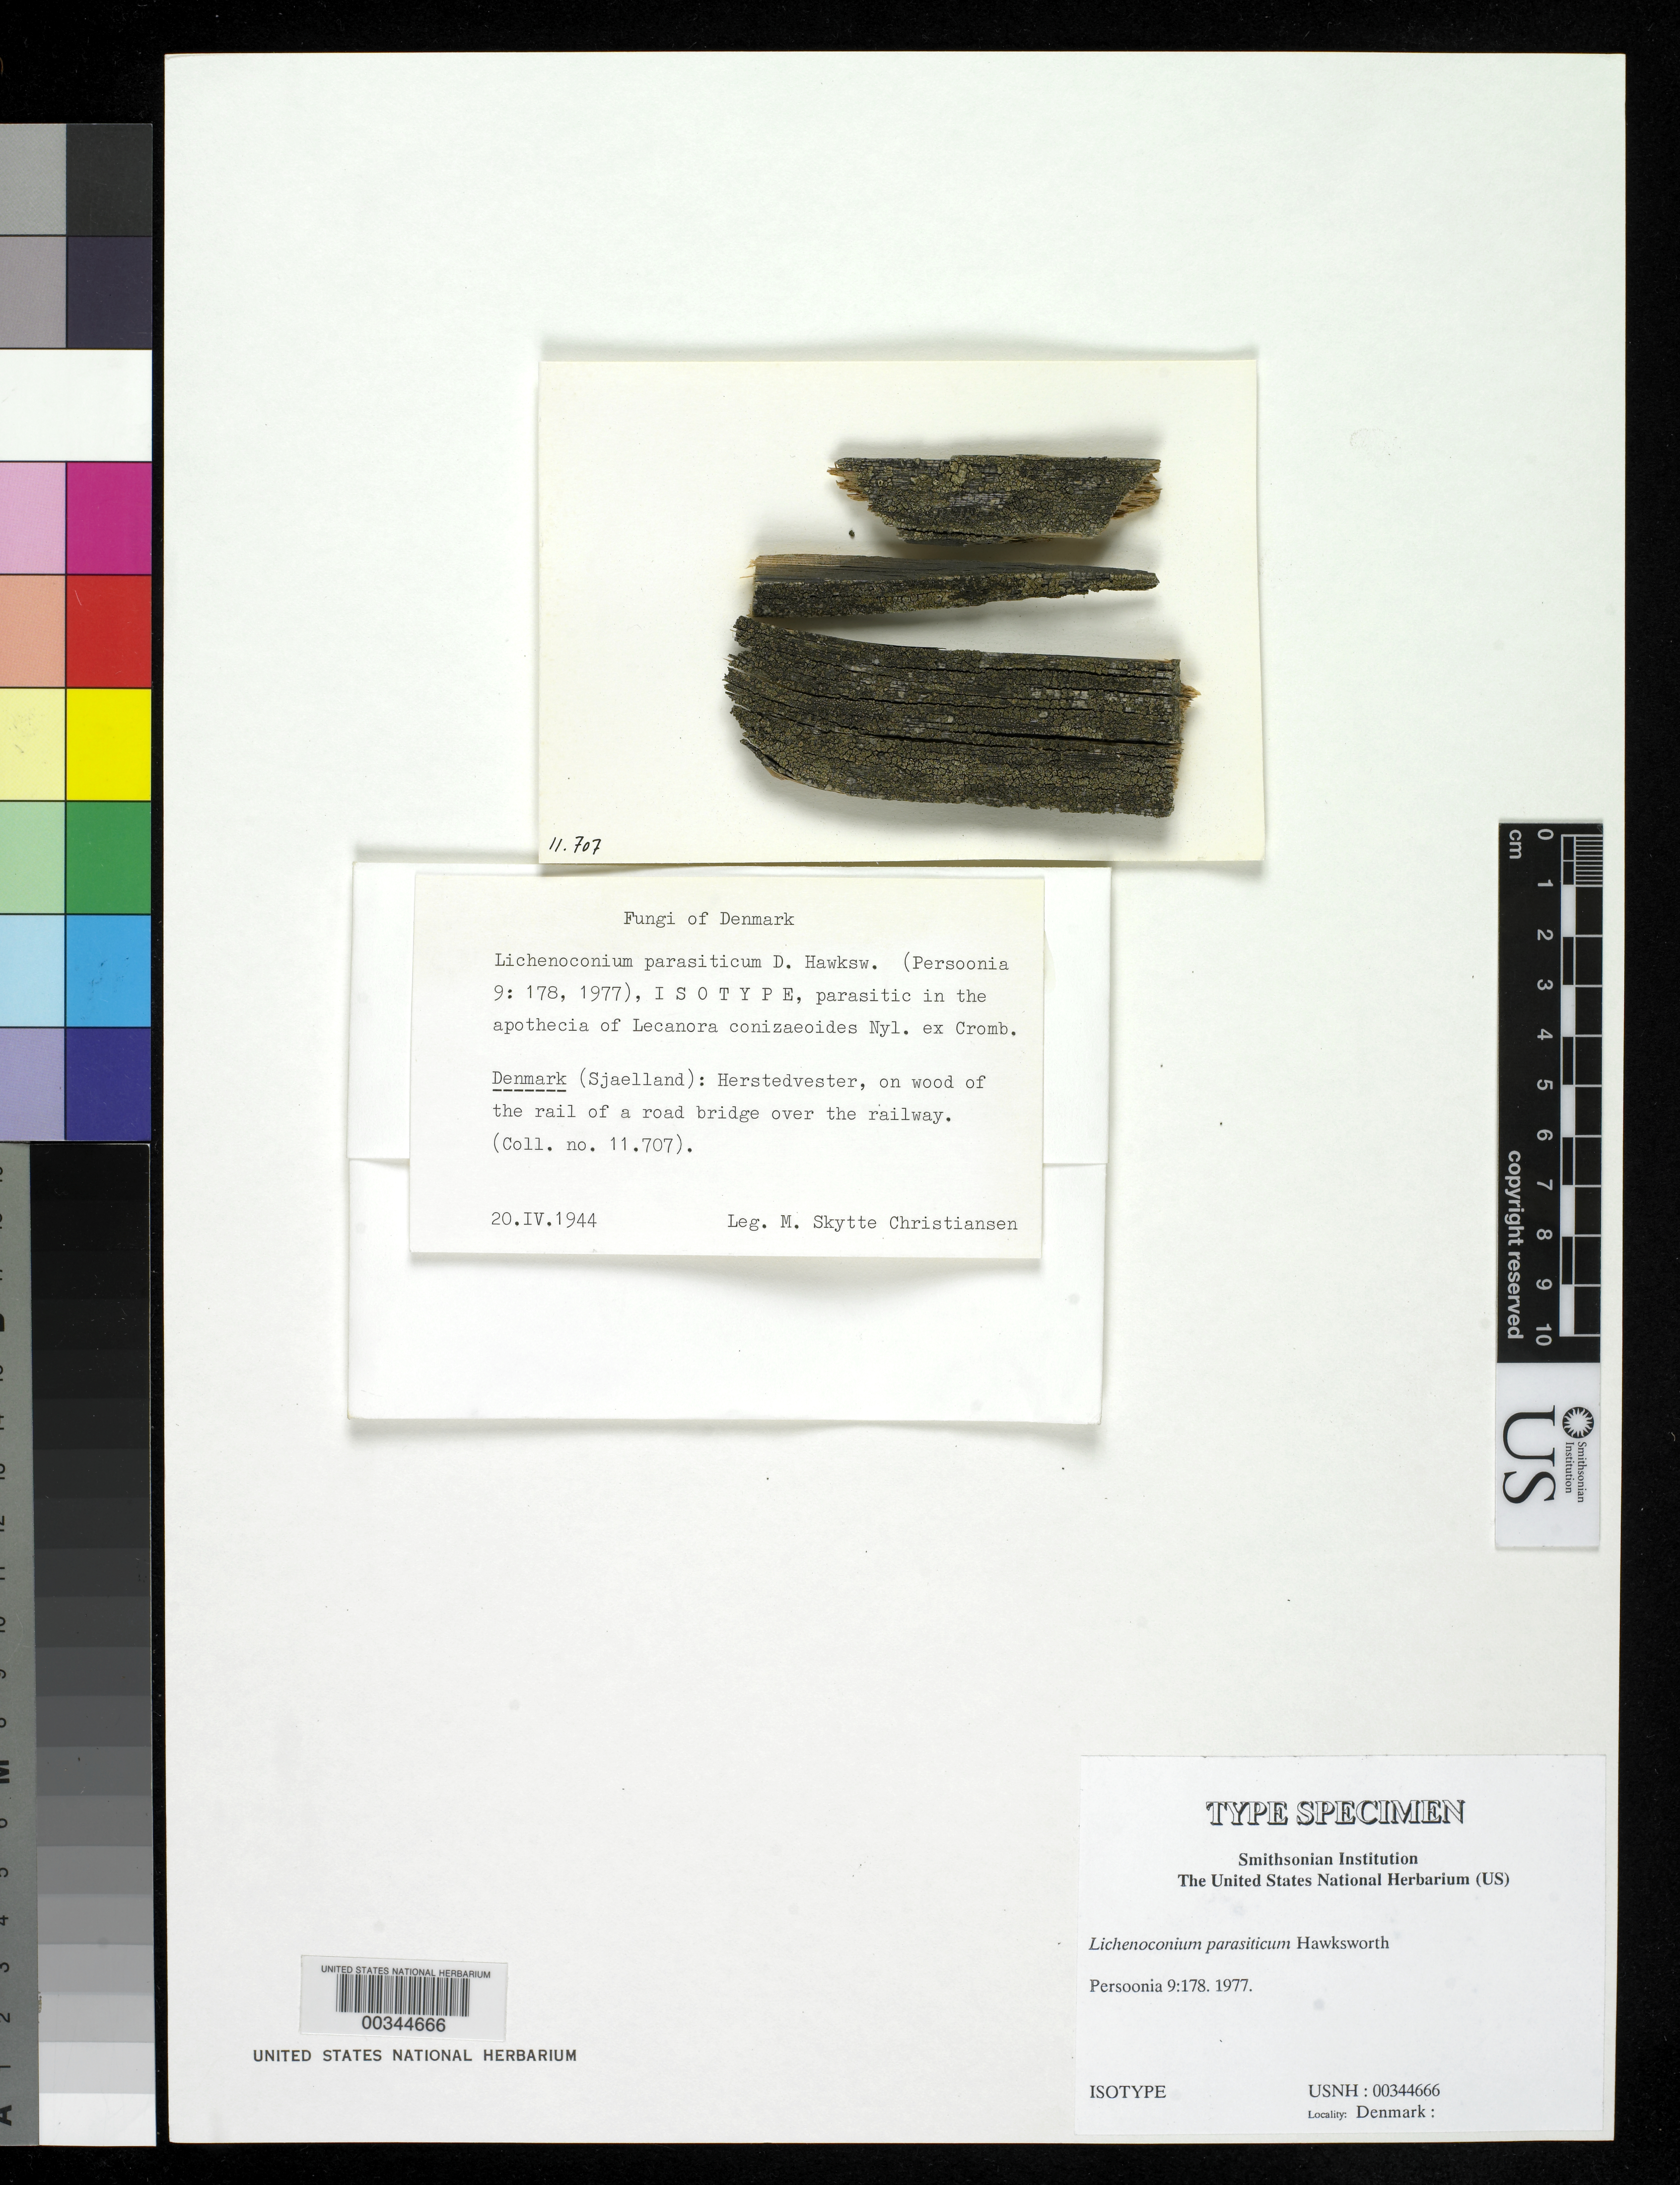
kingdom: Fungi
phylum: Ascomycota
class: Dothideomycetes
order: Lichenoconiales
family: Lichenoconiaceae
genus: Lichenoconium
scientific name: Lichenoconium parasiticum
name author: D.Hawksw.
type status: Isotype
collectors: M. Christiansen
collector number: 11707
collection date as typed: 20 Apr 1944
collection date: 1944-04-20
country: Denmark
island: Sjaelland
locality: Herstedvester, wood of rail of road bridge over railway.